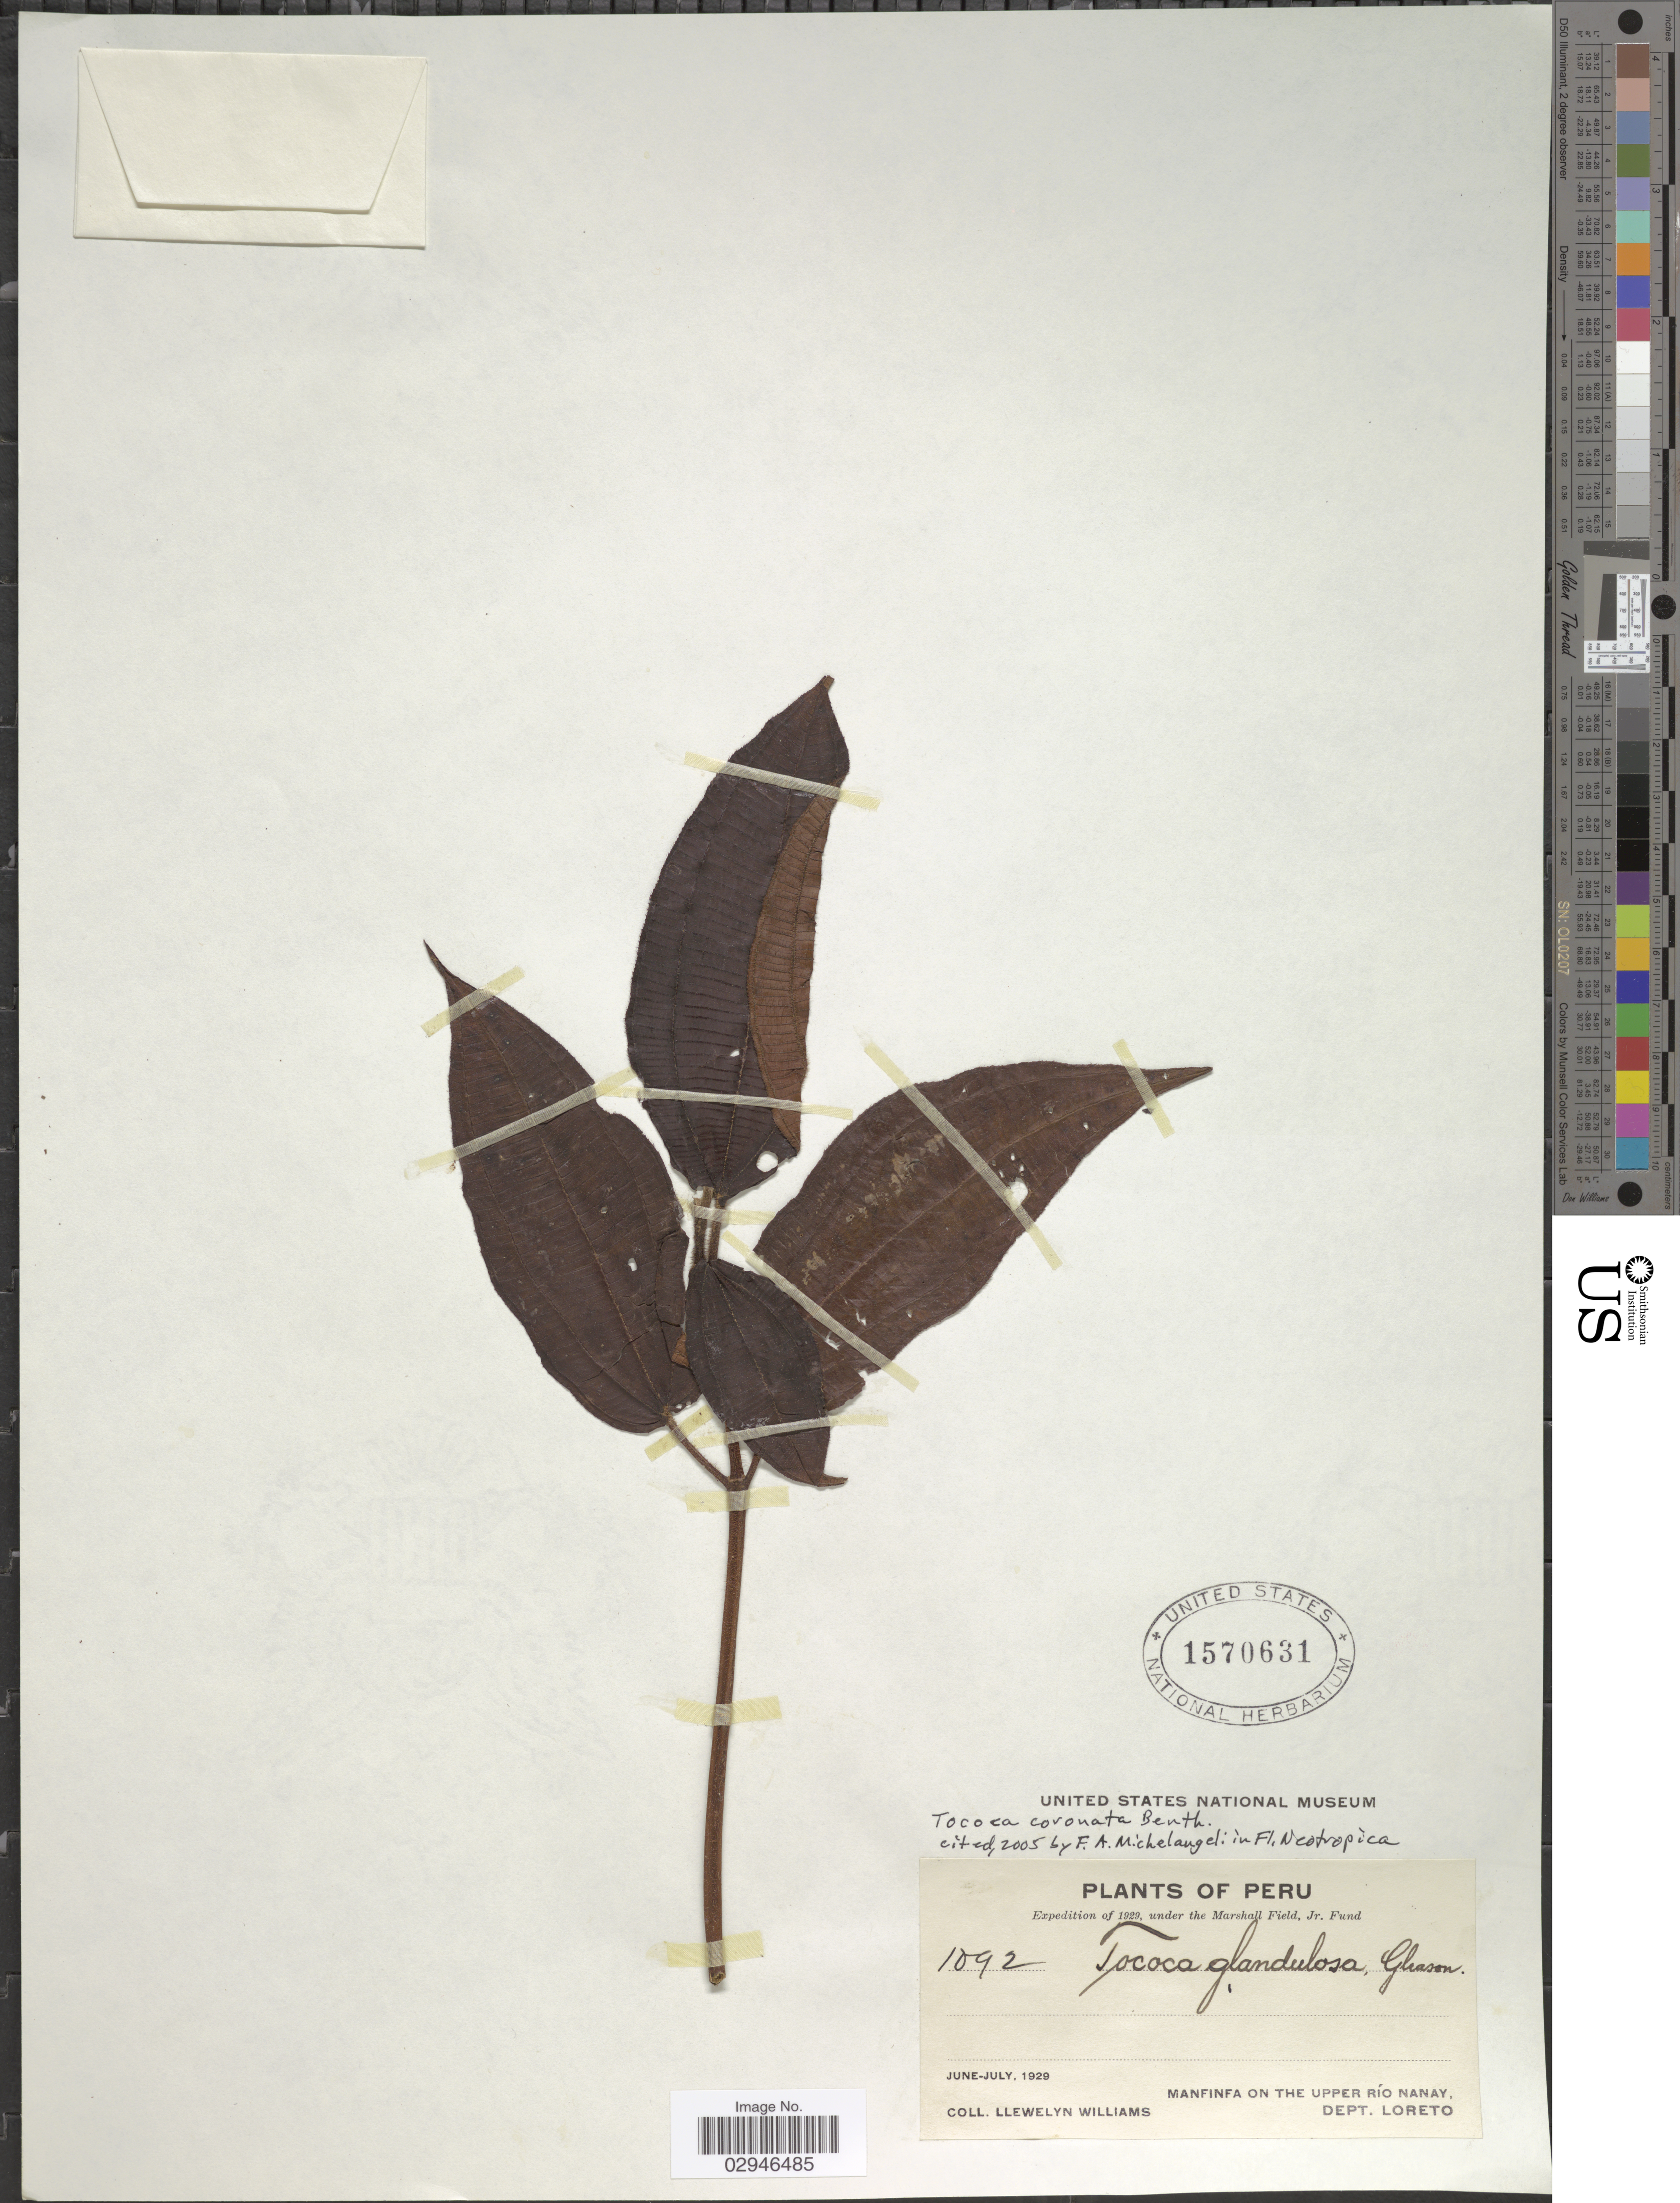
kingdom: Plantae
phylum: Tracheophyta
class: Magnoliopsida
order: Myrtales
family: Melastomataceae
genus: Tococa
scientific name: Tococa coronata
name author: Benth.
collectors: Ll. Williams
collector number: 1092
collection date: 1929-06/1929-07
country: Peru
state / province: Loreto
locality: Manfinfa on the Upper Río Nanay, Dept. Loreto.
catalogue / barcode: US 1570631